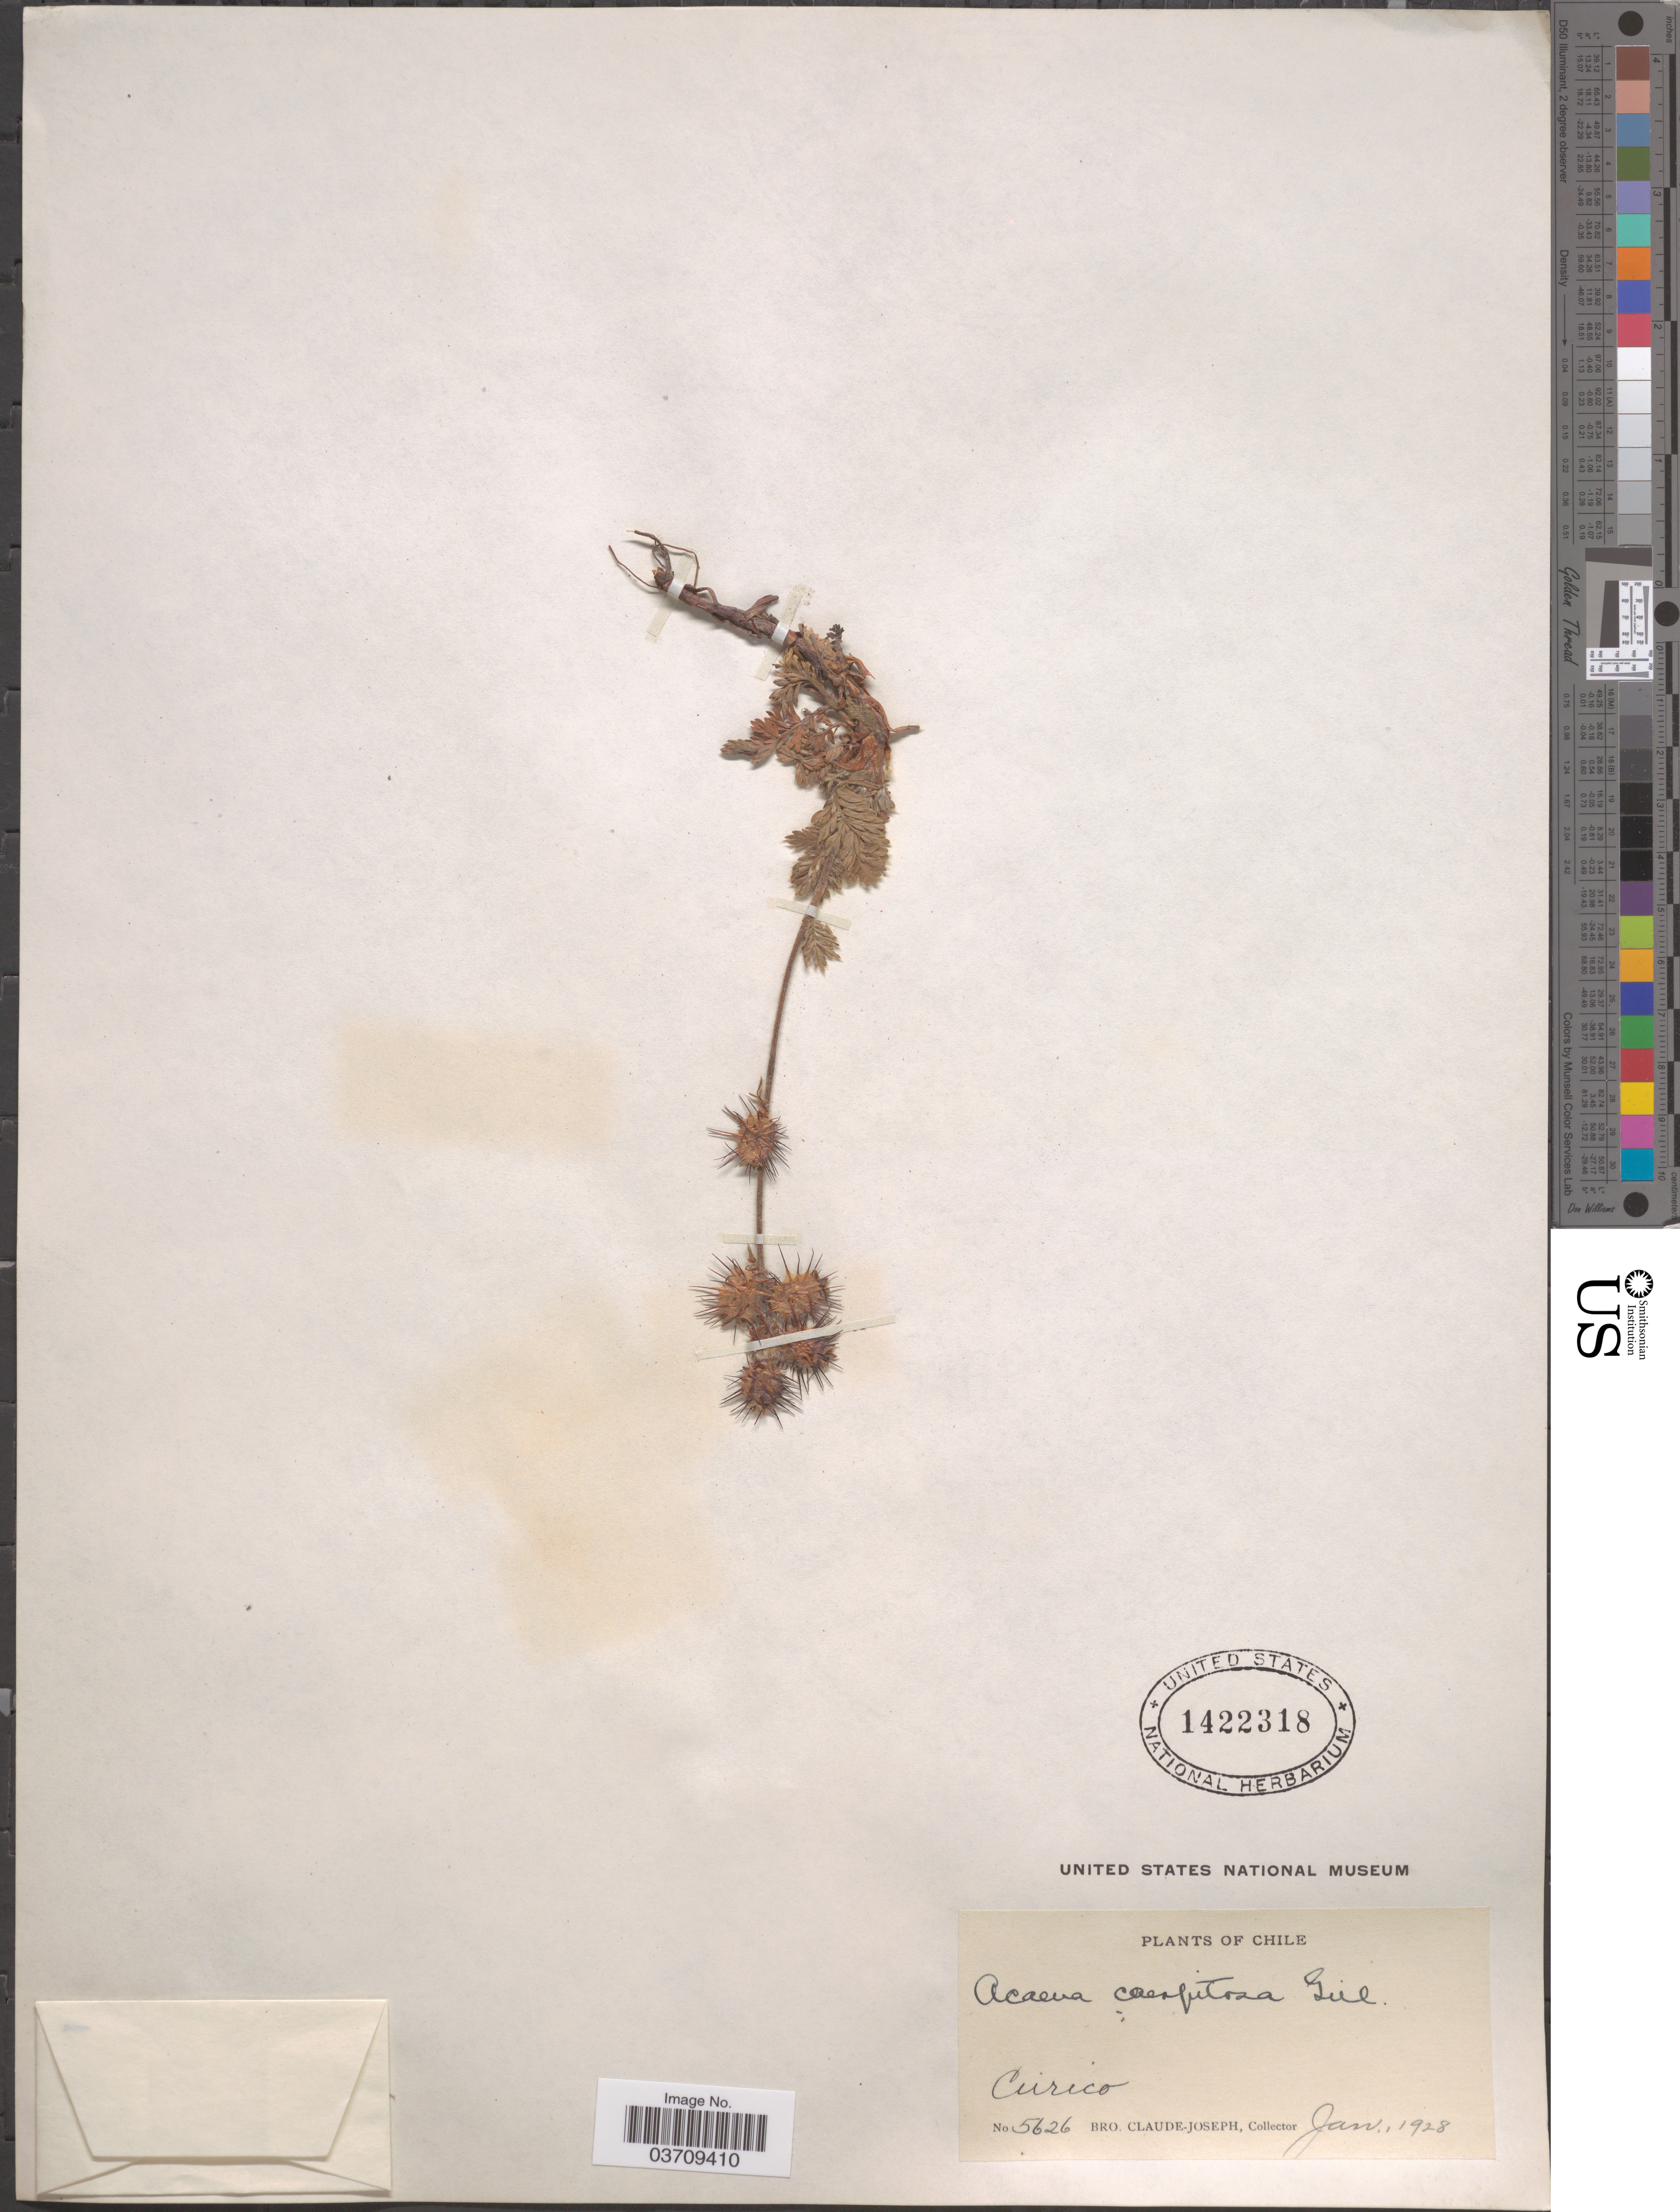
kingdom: Plantae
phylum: Tracheophyta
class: Magnoliopsida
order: Rosales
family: Rosaceae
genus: Acaena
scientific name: Acaena caespitosa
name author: Gillies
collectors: Bro. Claude-Joseph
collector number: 5626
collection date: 1928-01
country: Chile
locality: Curico.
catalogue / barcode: US 1422318